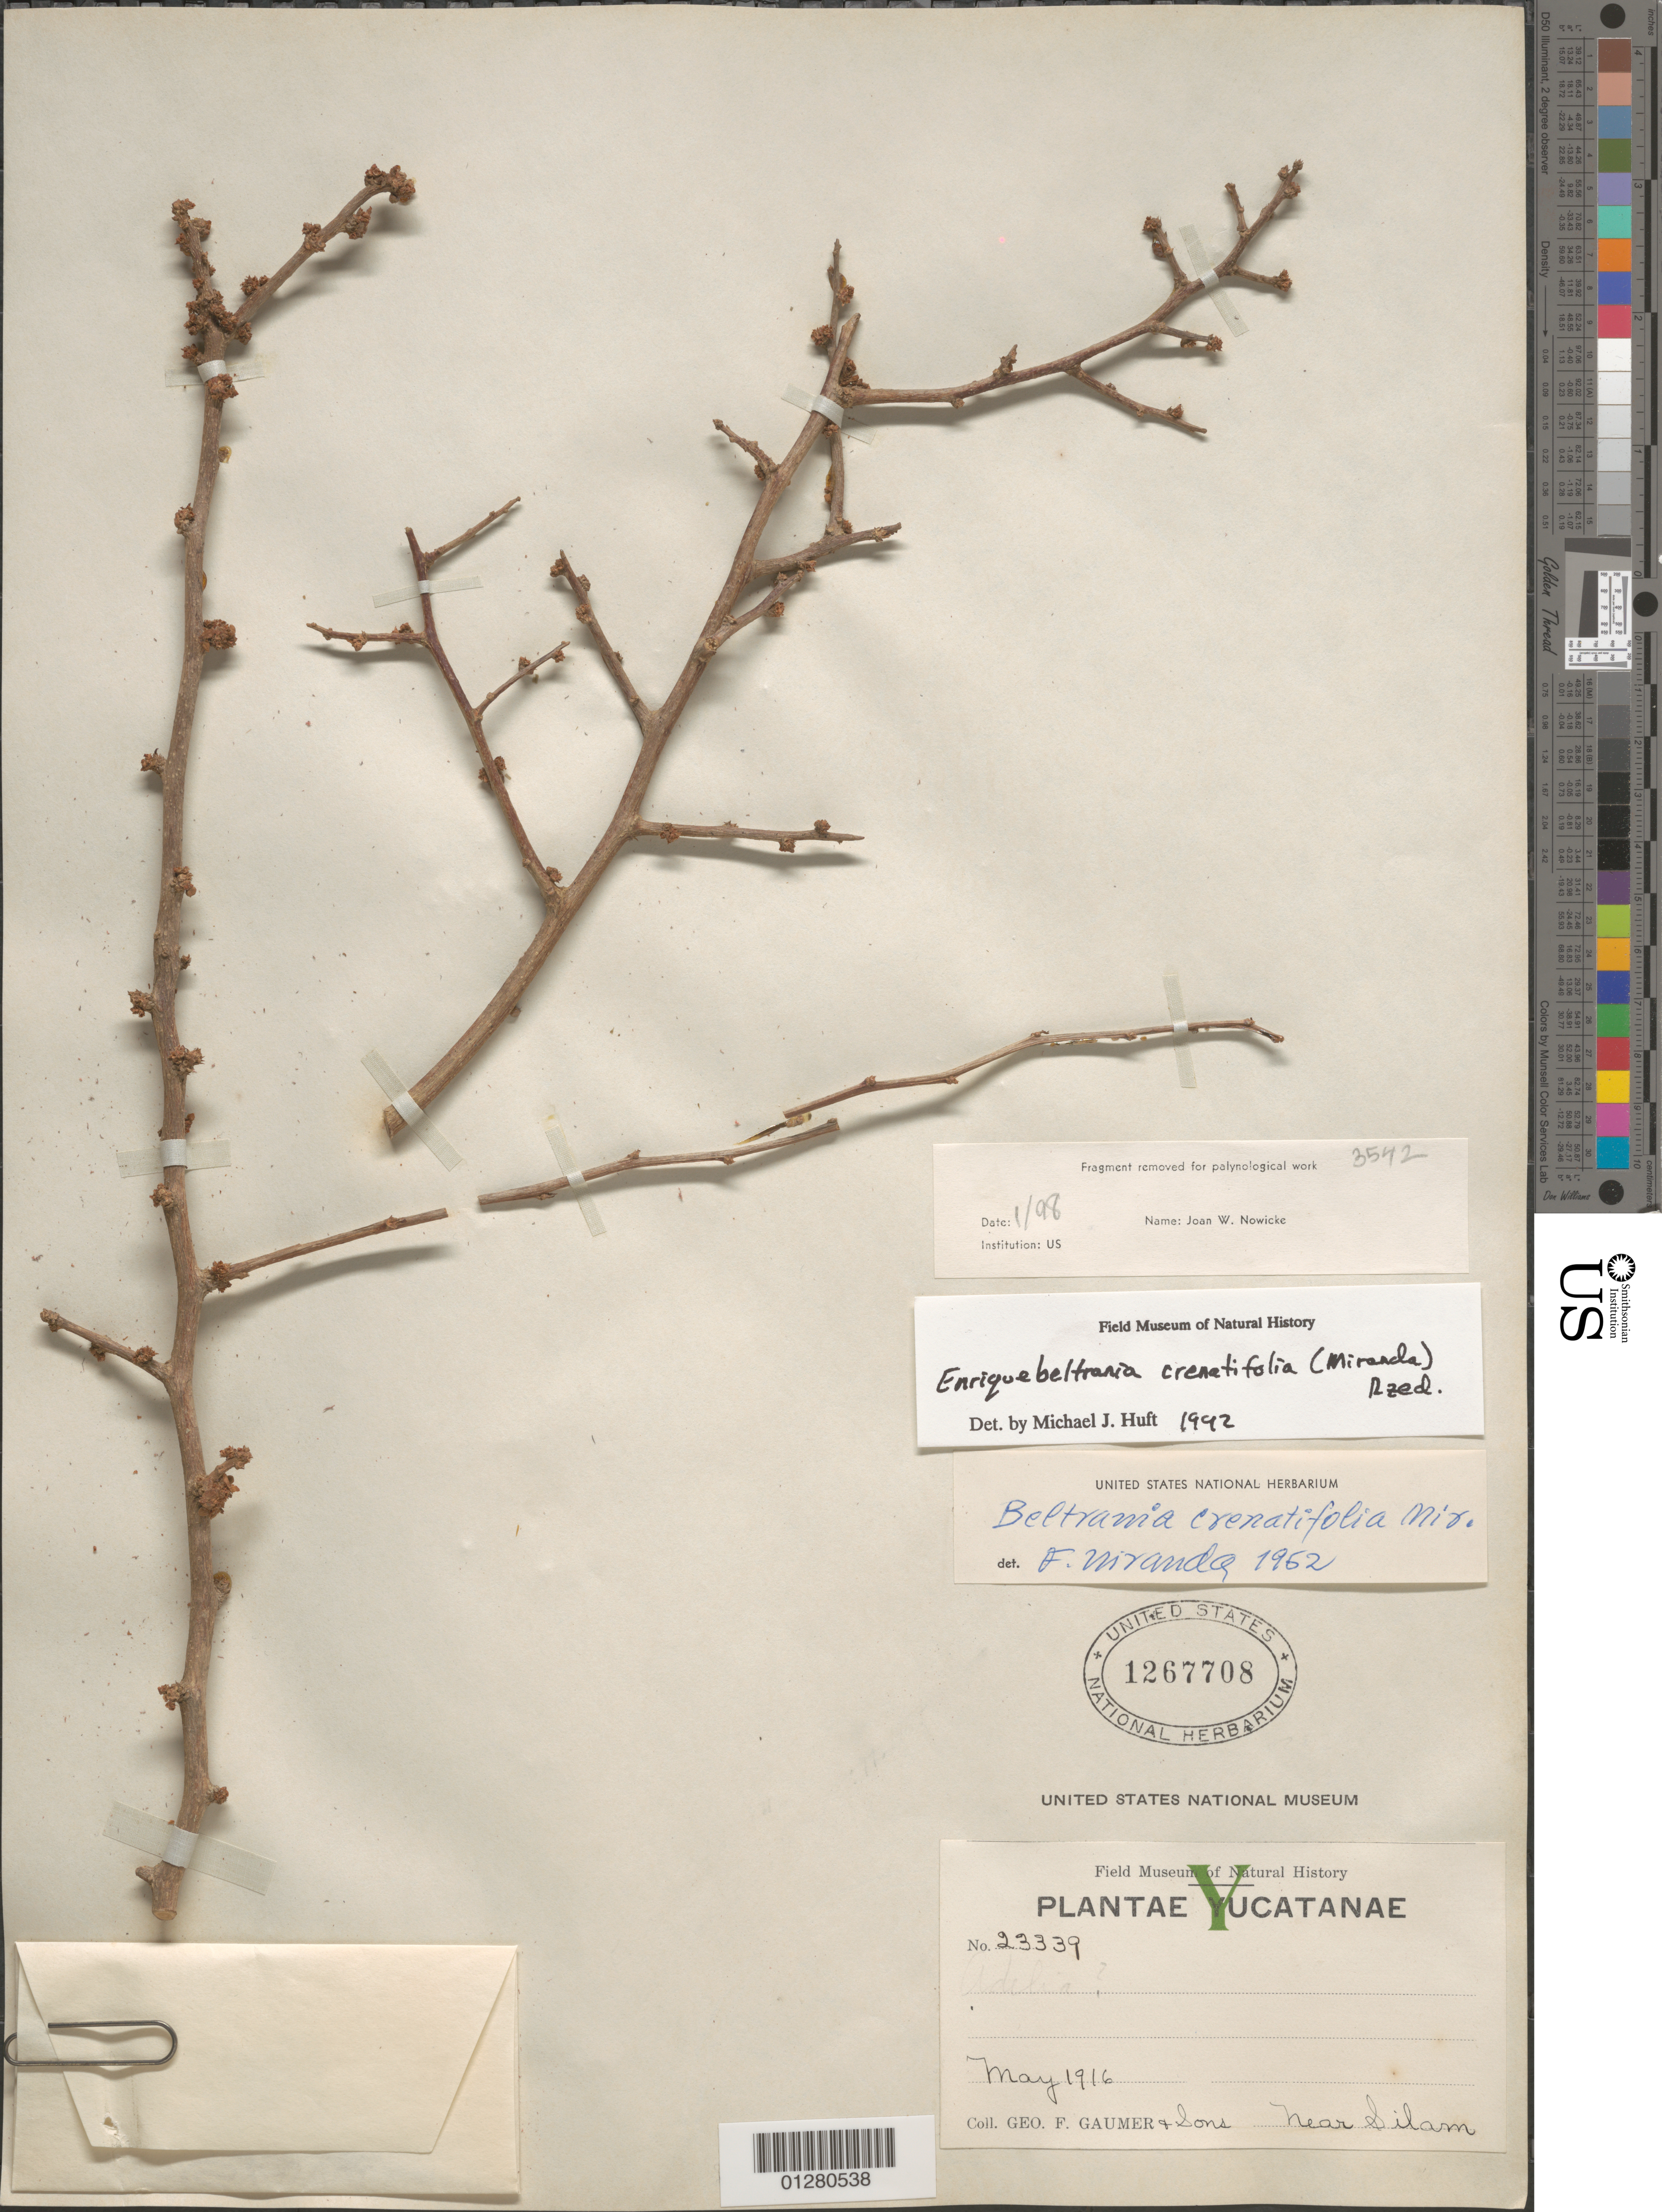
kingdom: Plantae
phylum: Tracheophyta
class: Magnoliopsida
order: Malpighiales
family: Euphorbiaceae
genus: Enriquebeltrania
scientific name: Enriquebeltrania crenatifolia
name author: (Miranda) Rzed.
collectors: G. Gaumer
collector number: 23339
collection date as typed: May 1916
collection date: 1916-05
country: Mexico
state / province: Yucatan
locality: Near Silam.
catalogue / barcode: US 1267708